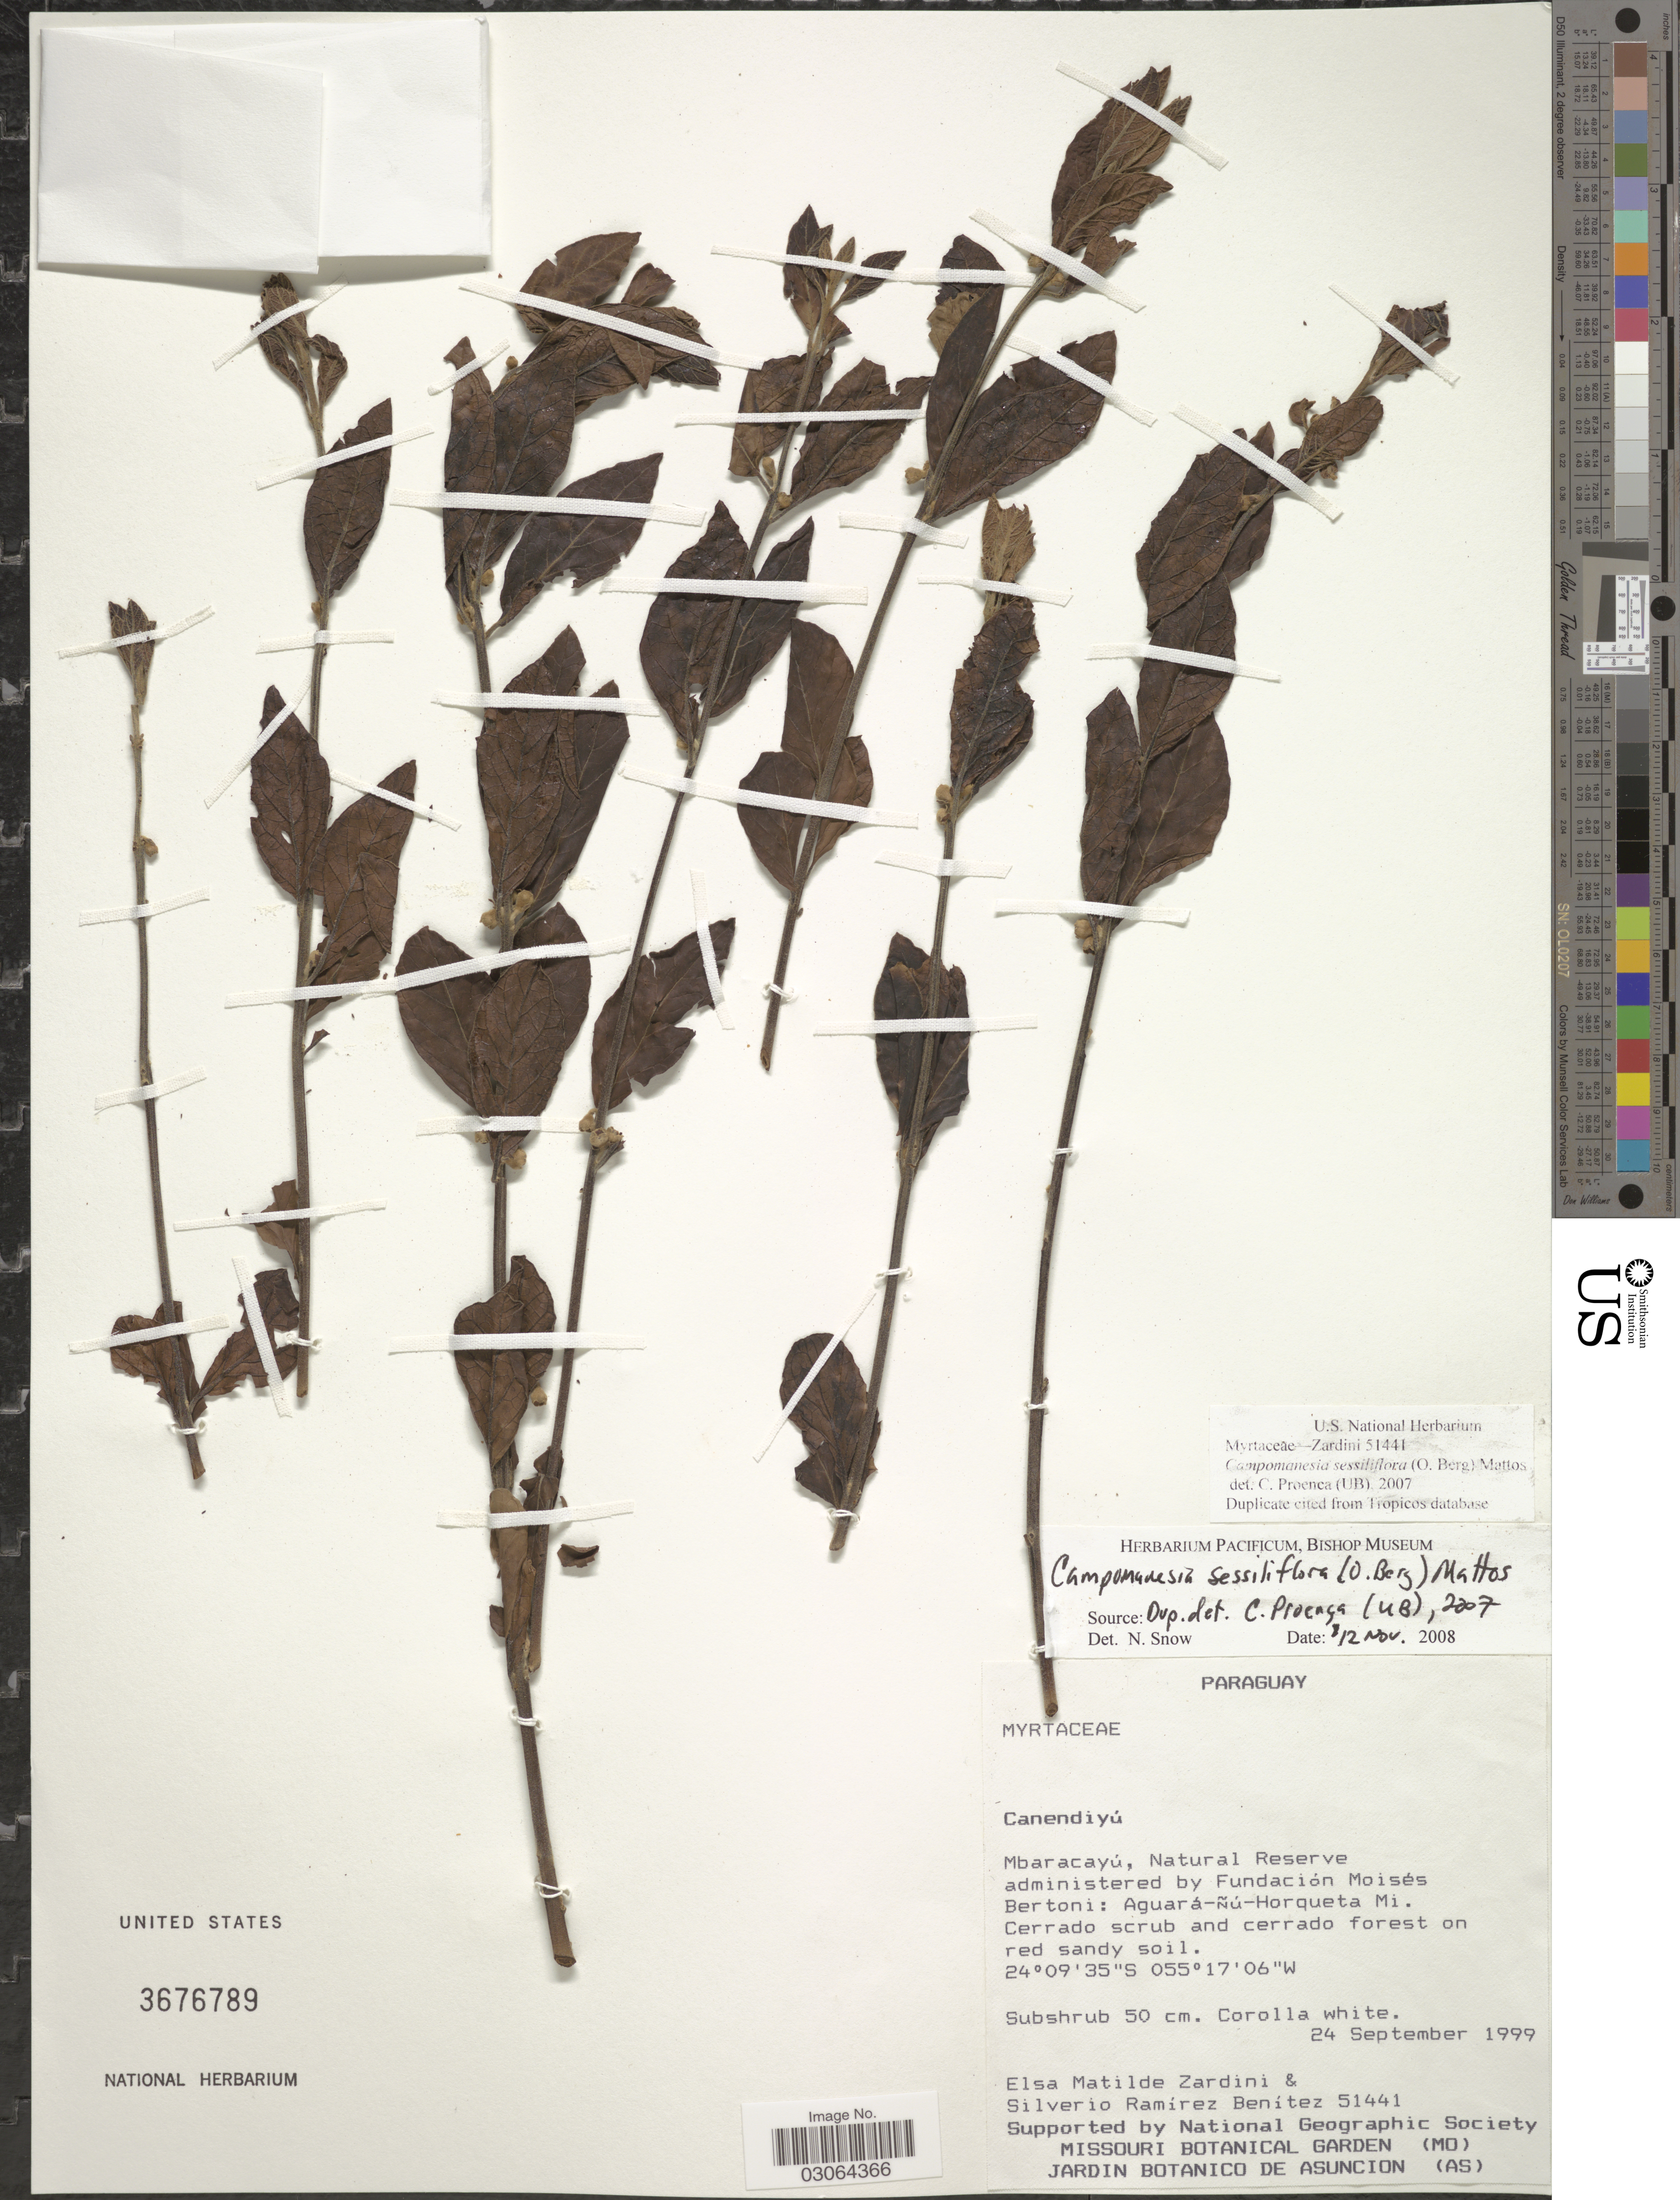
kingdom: Plantae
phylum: Tracheophyta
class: Magnoliopsida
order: Myrtales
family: Myrtaceae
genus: Campomanesia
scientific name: Campomanesia sessiliflora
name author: (O. Berg) A. Mattos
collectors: E. M. Zardini & S. Ramírez Benítez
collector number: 51441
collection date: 1999-09-24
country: Paraguay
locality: Canendiyú, Mbaracayú, Natural Reserve administered by Fundación Moisés Bertoni: Aguará-ñu-Horqueta Mi.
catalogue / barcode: US 3676789